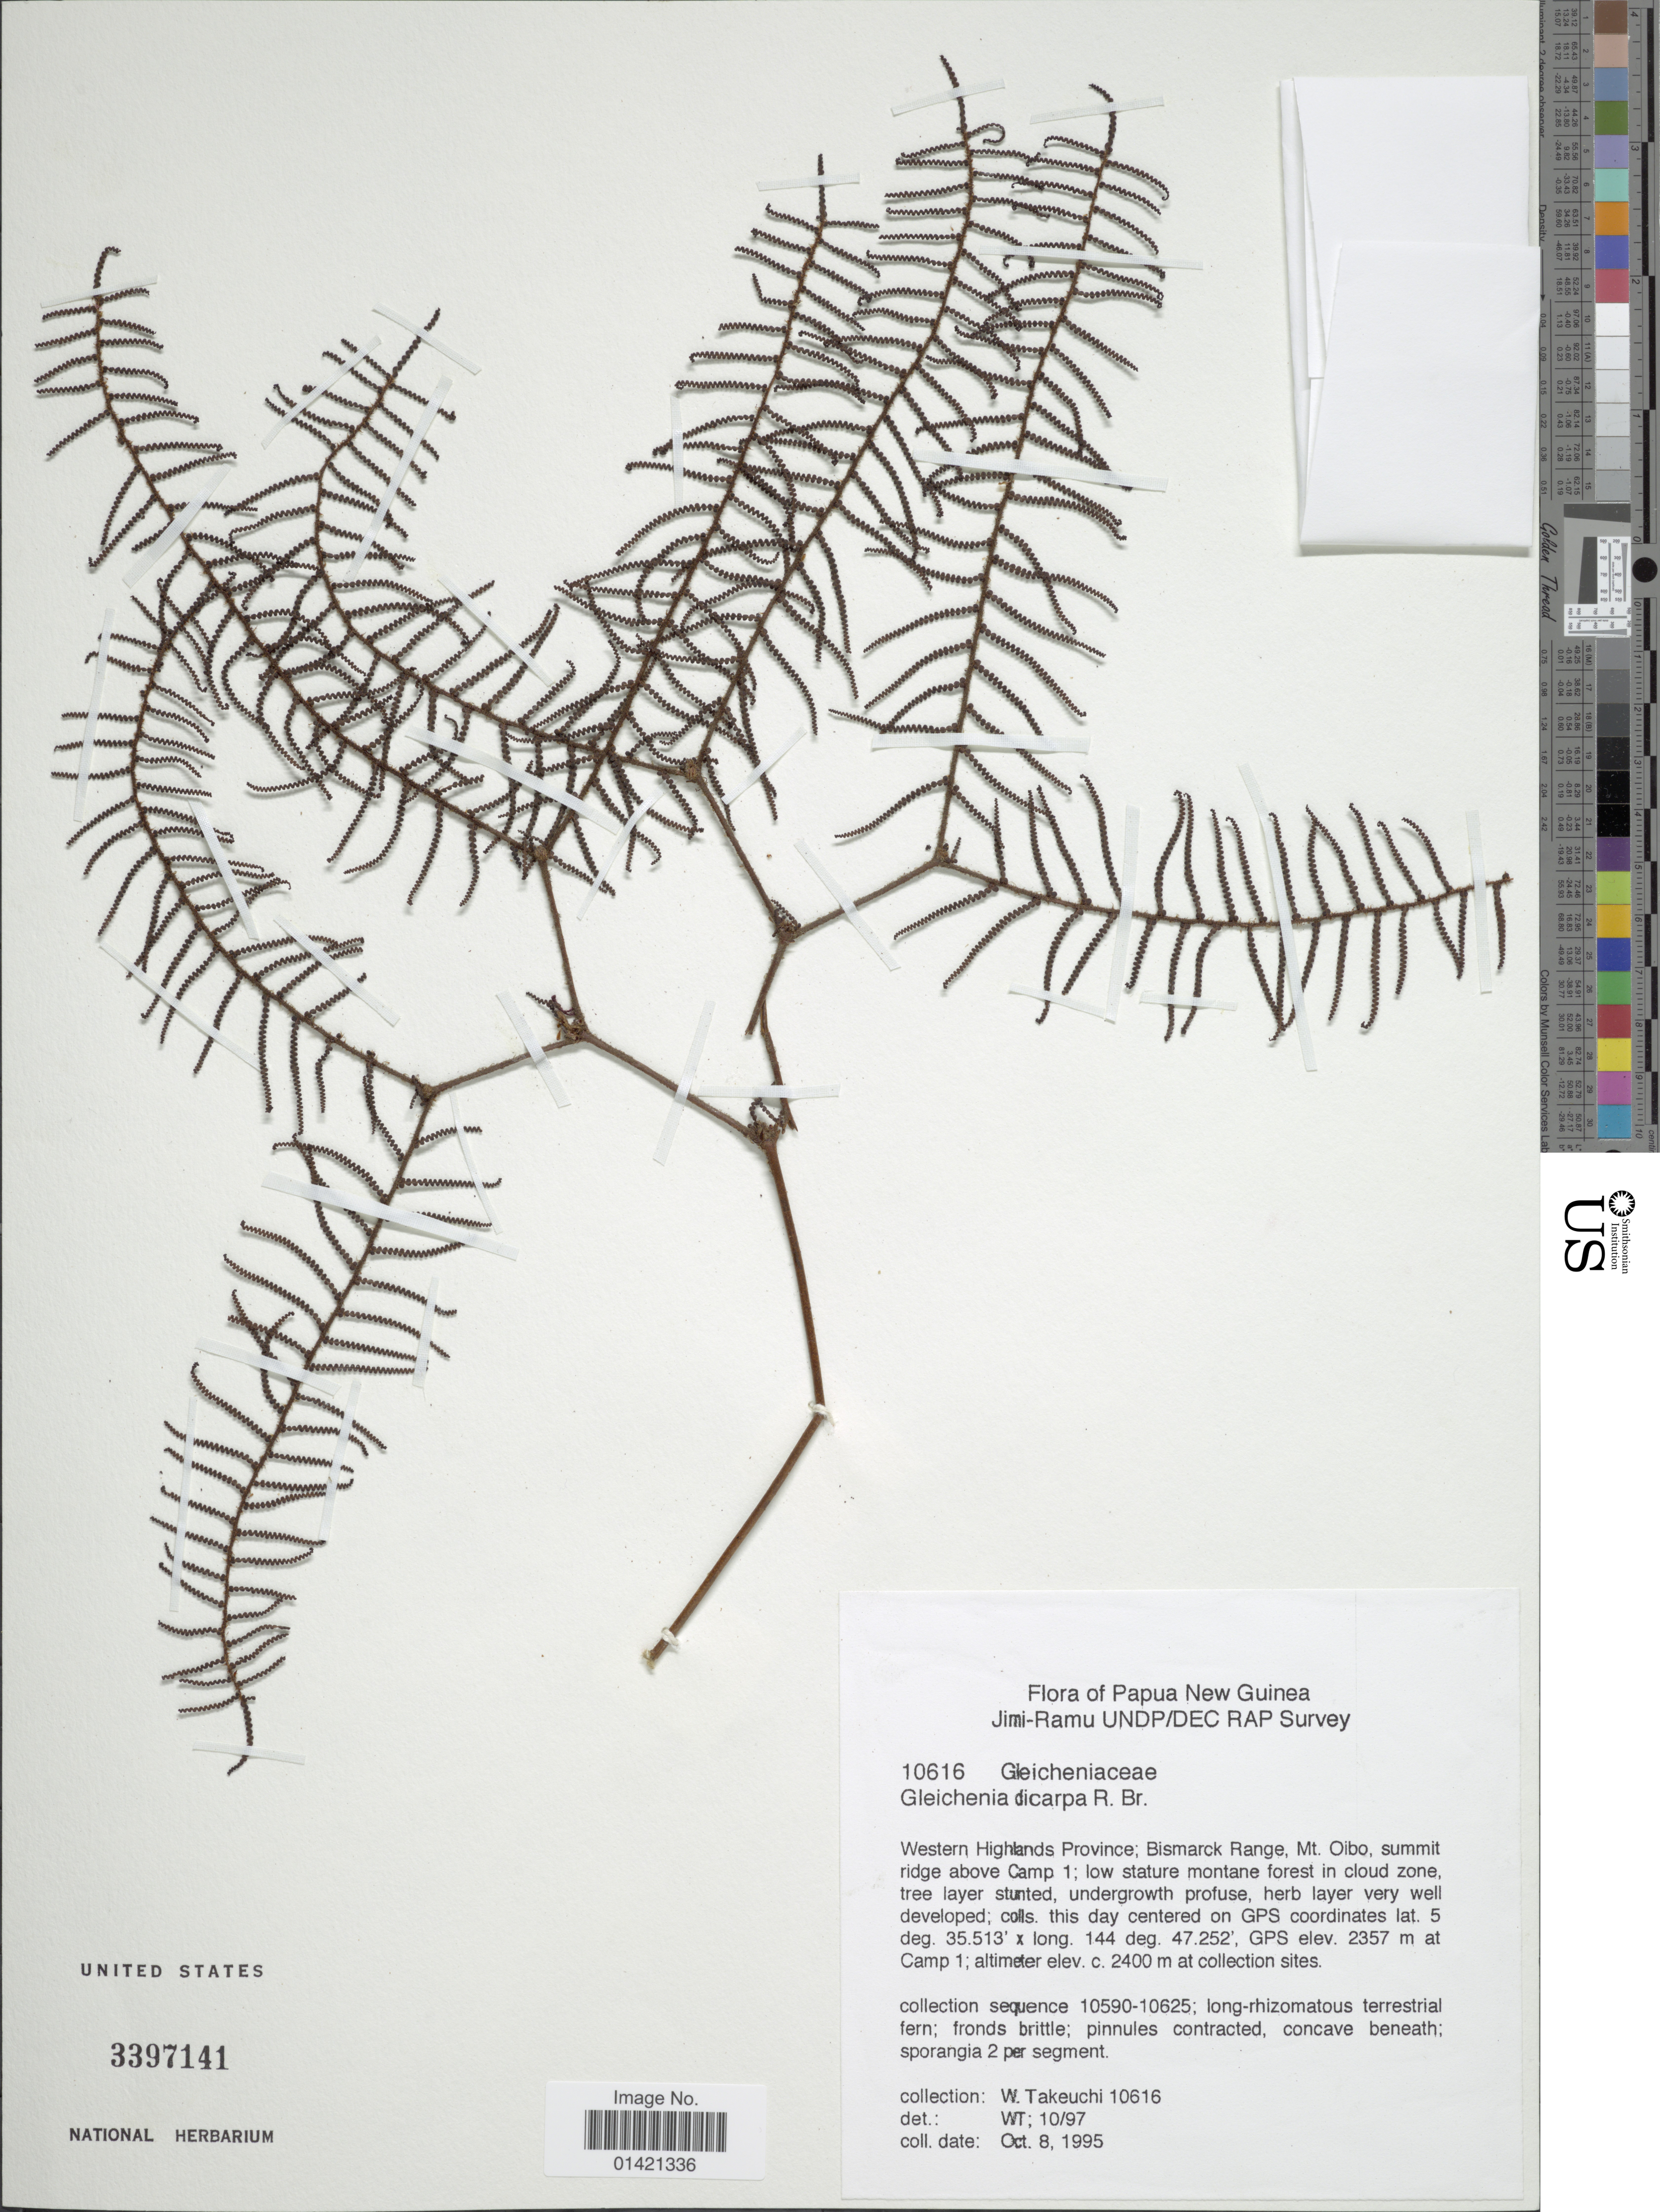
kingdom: Plantae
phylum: Tracheophyta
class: Polypodiopsida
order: Gleicheniales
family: Gleicheniaceae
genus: Gleichenia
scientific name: Gleichenia dicarpa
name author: R. Br.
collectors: W. Takeuchi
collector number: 10616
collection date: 1995-10-08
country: Papua New Guinea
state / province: Western Highlands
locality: Western Highlands Province; Bismarck Range, Mt. Oibo, summit ridge above Camp 1.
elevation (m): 2357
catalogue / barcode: US 3397141